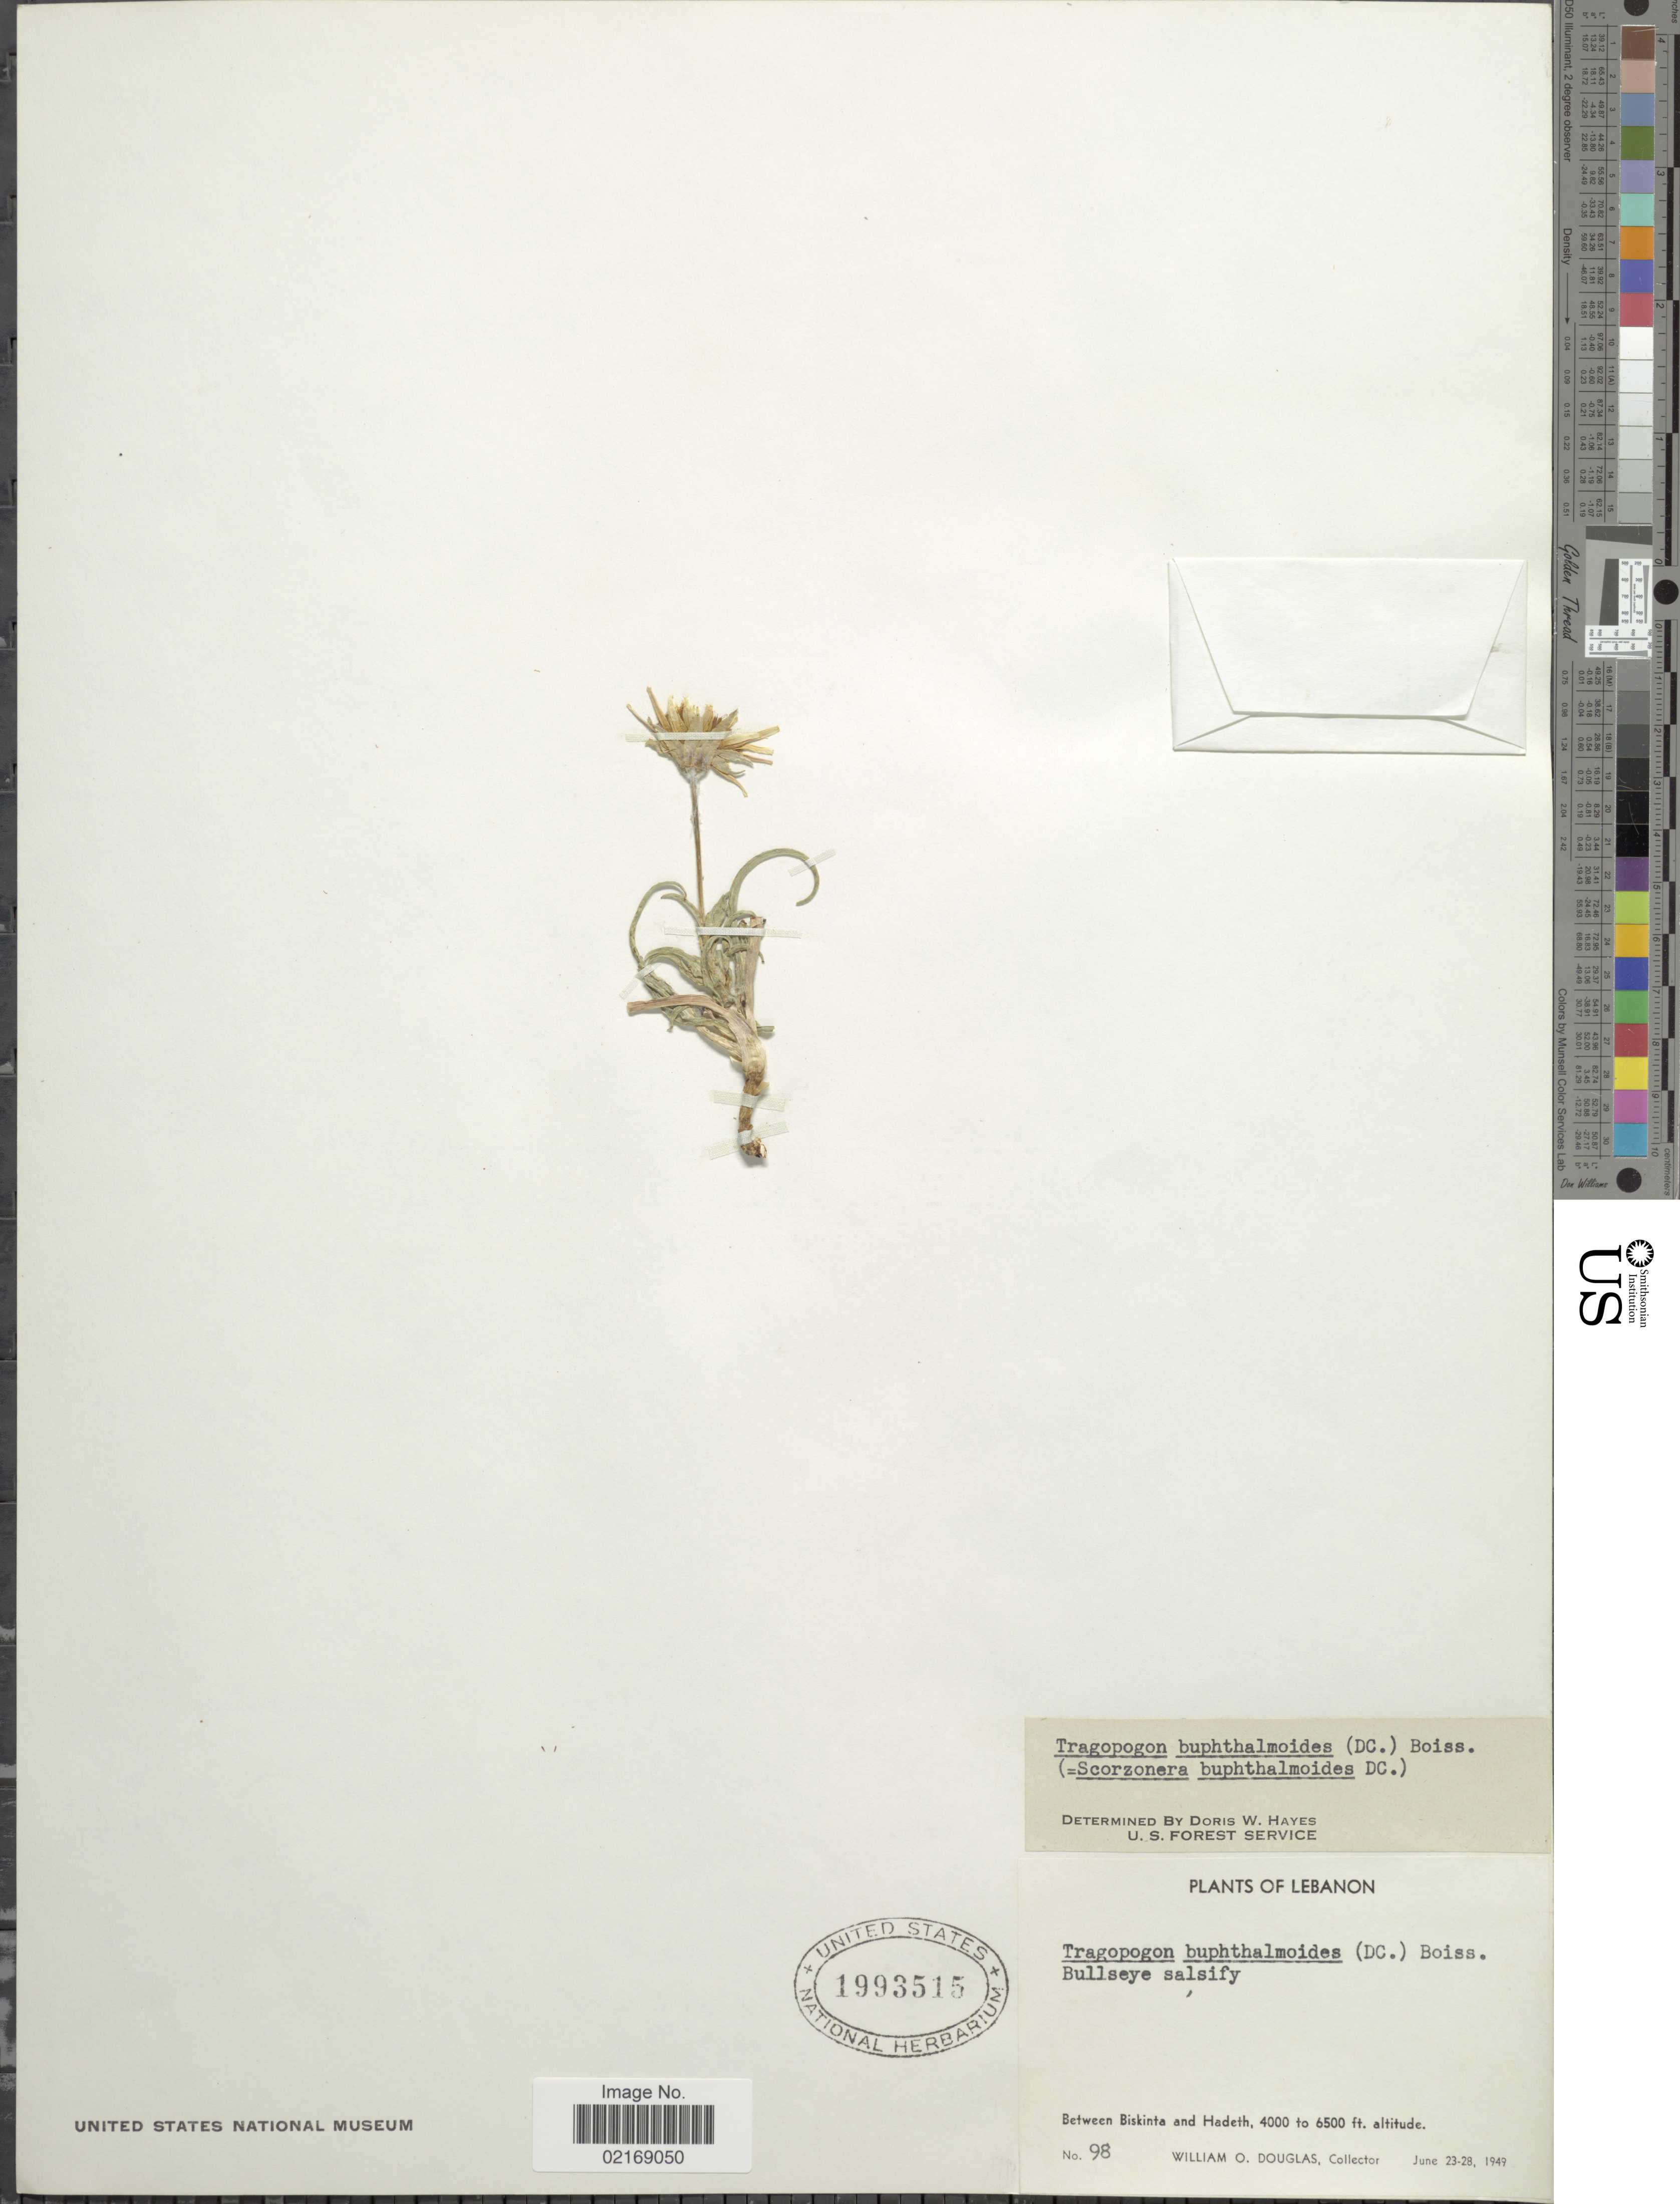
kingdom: Plantae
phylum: Tracheophyta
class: Magnoliopsida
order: Asterales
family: Asteraceae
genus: Tragopogon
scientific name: Tragopogon buphthalmoides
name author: (DC.) Boiss.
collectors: W. Douglas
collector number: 98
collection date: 1949-06-23/1949-06-28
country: Lebanon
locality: Between Biskinta and Hadeth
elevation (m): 1219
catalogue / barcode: US 1993515